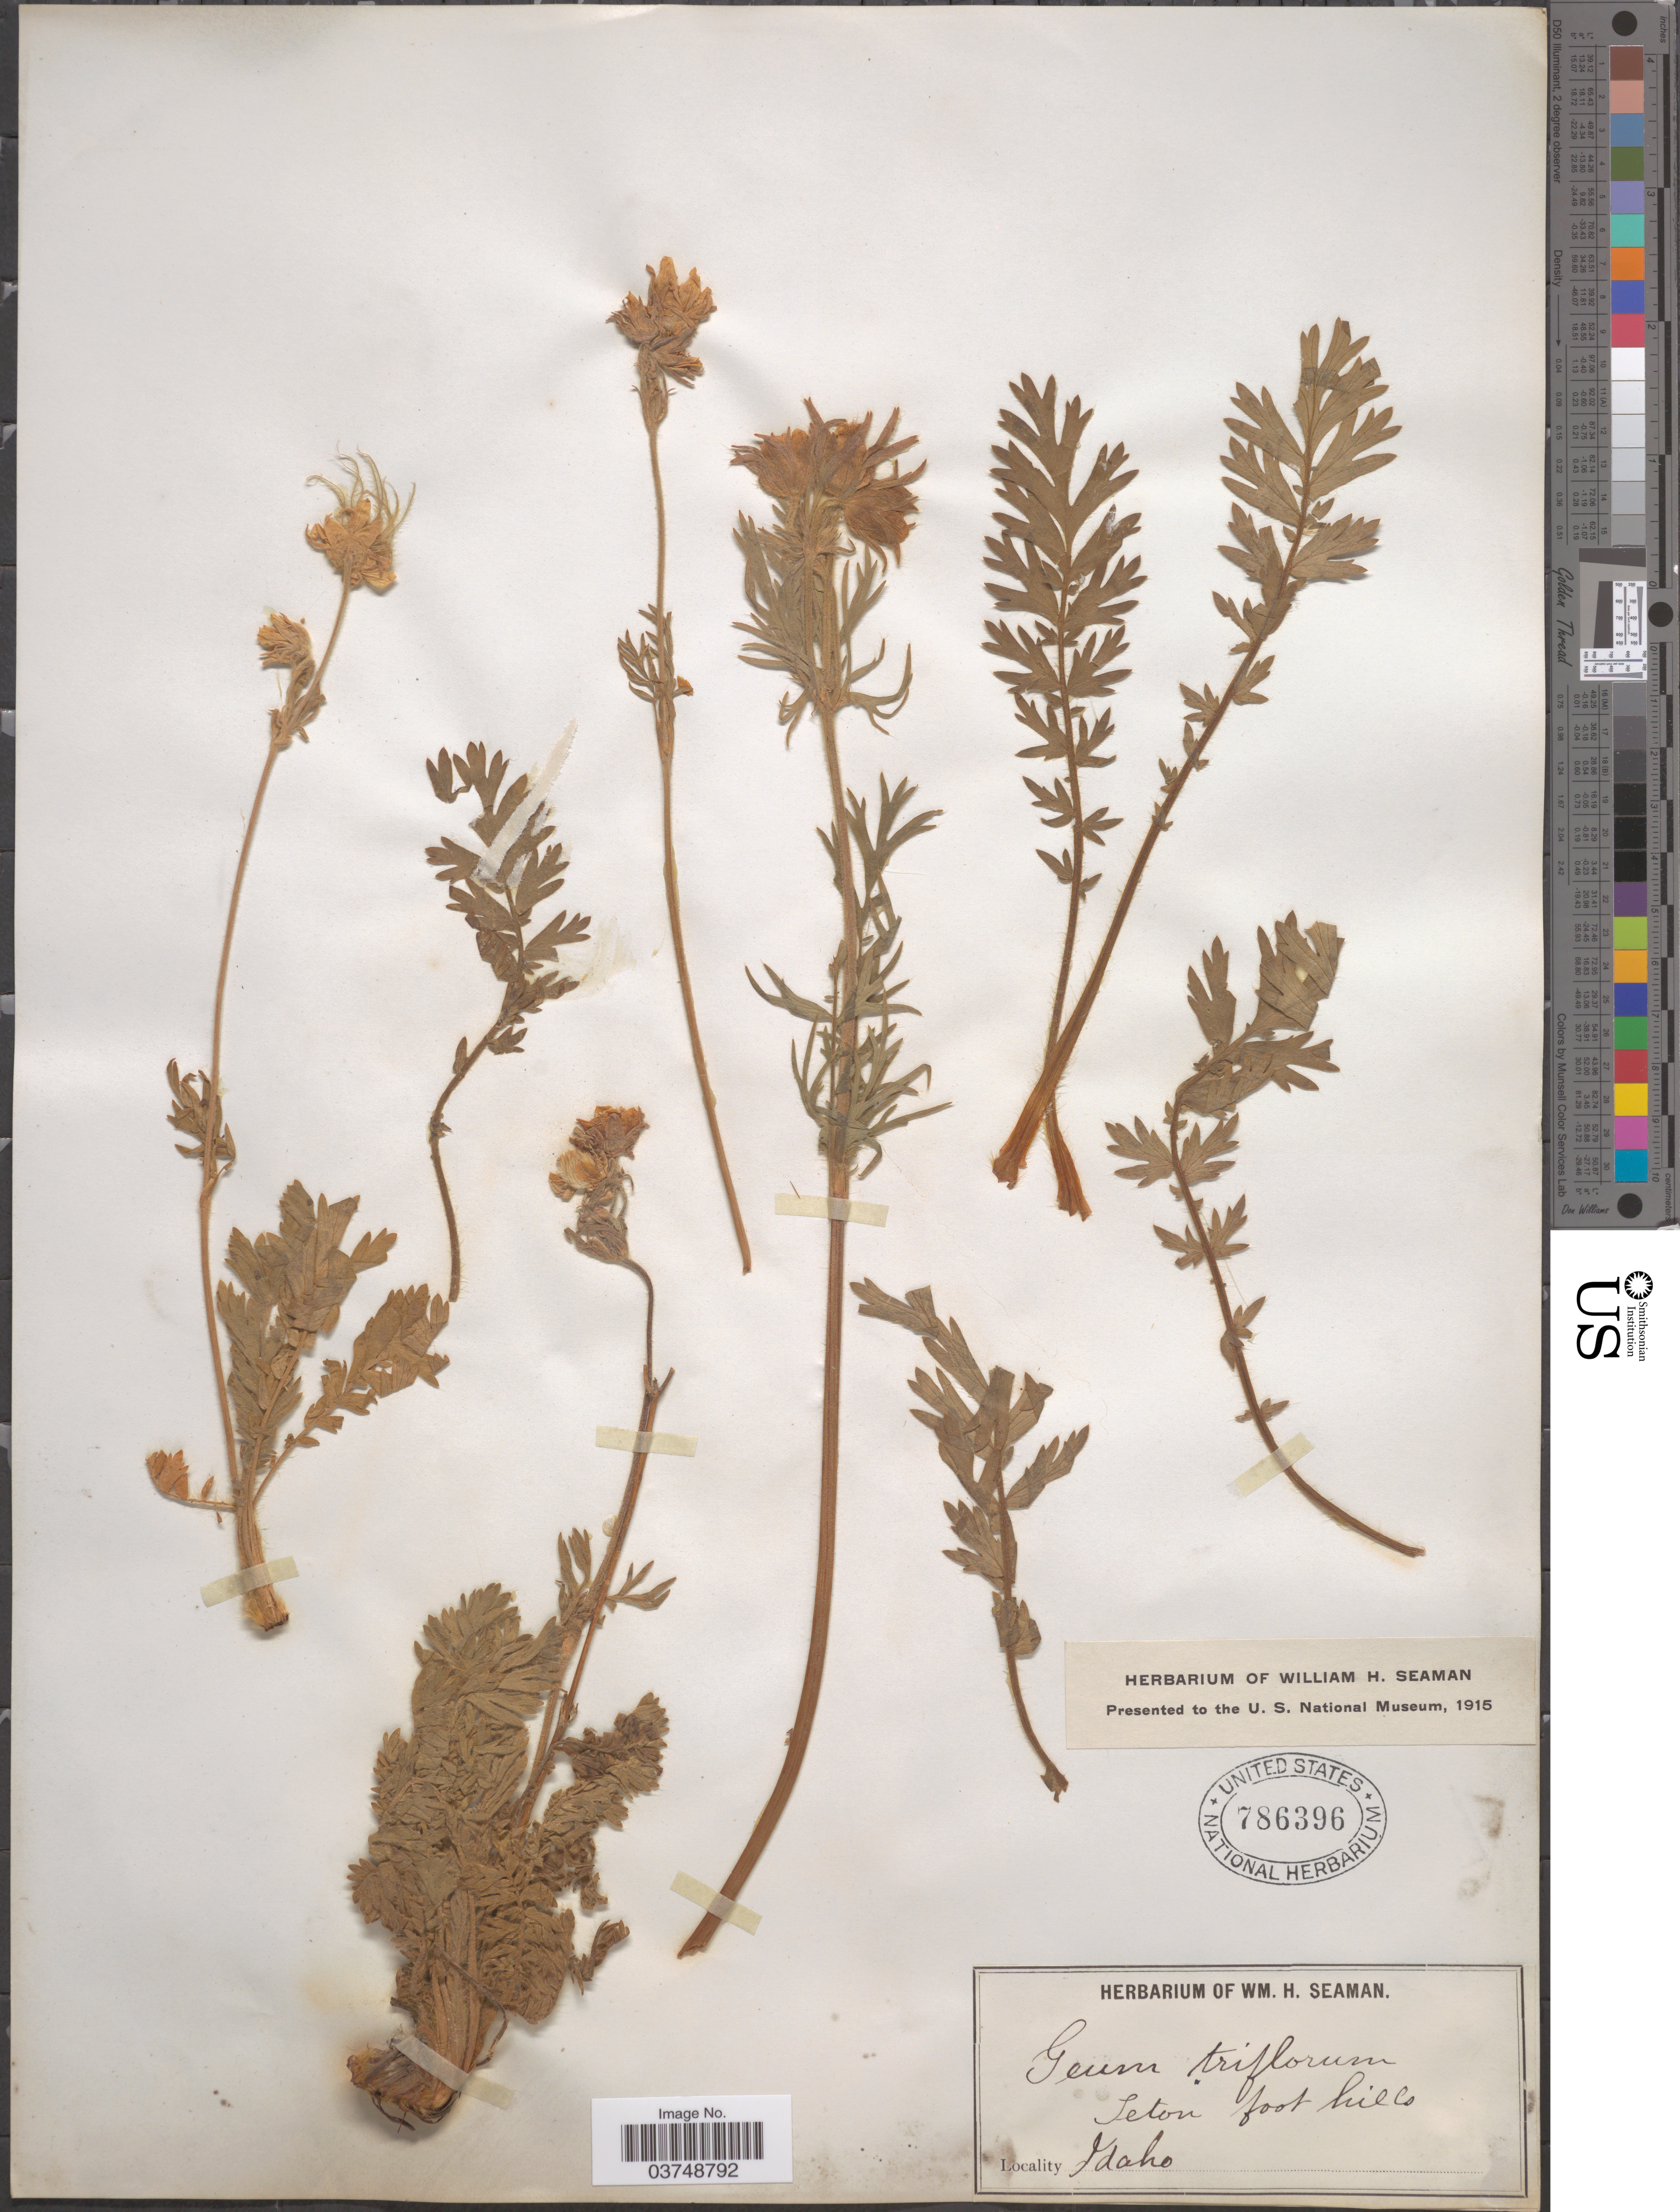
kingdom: Plantae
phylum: Tracheophyta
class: Magnoliopsida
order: Rosales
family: Rosaceae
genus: Geum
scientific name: Geum triflorum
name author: Pursh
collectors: Ex herb. W. H. Seaman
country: United States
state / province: Idaho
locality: Teton foot hills.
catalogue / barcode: US 786396